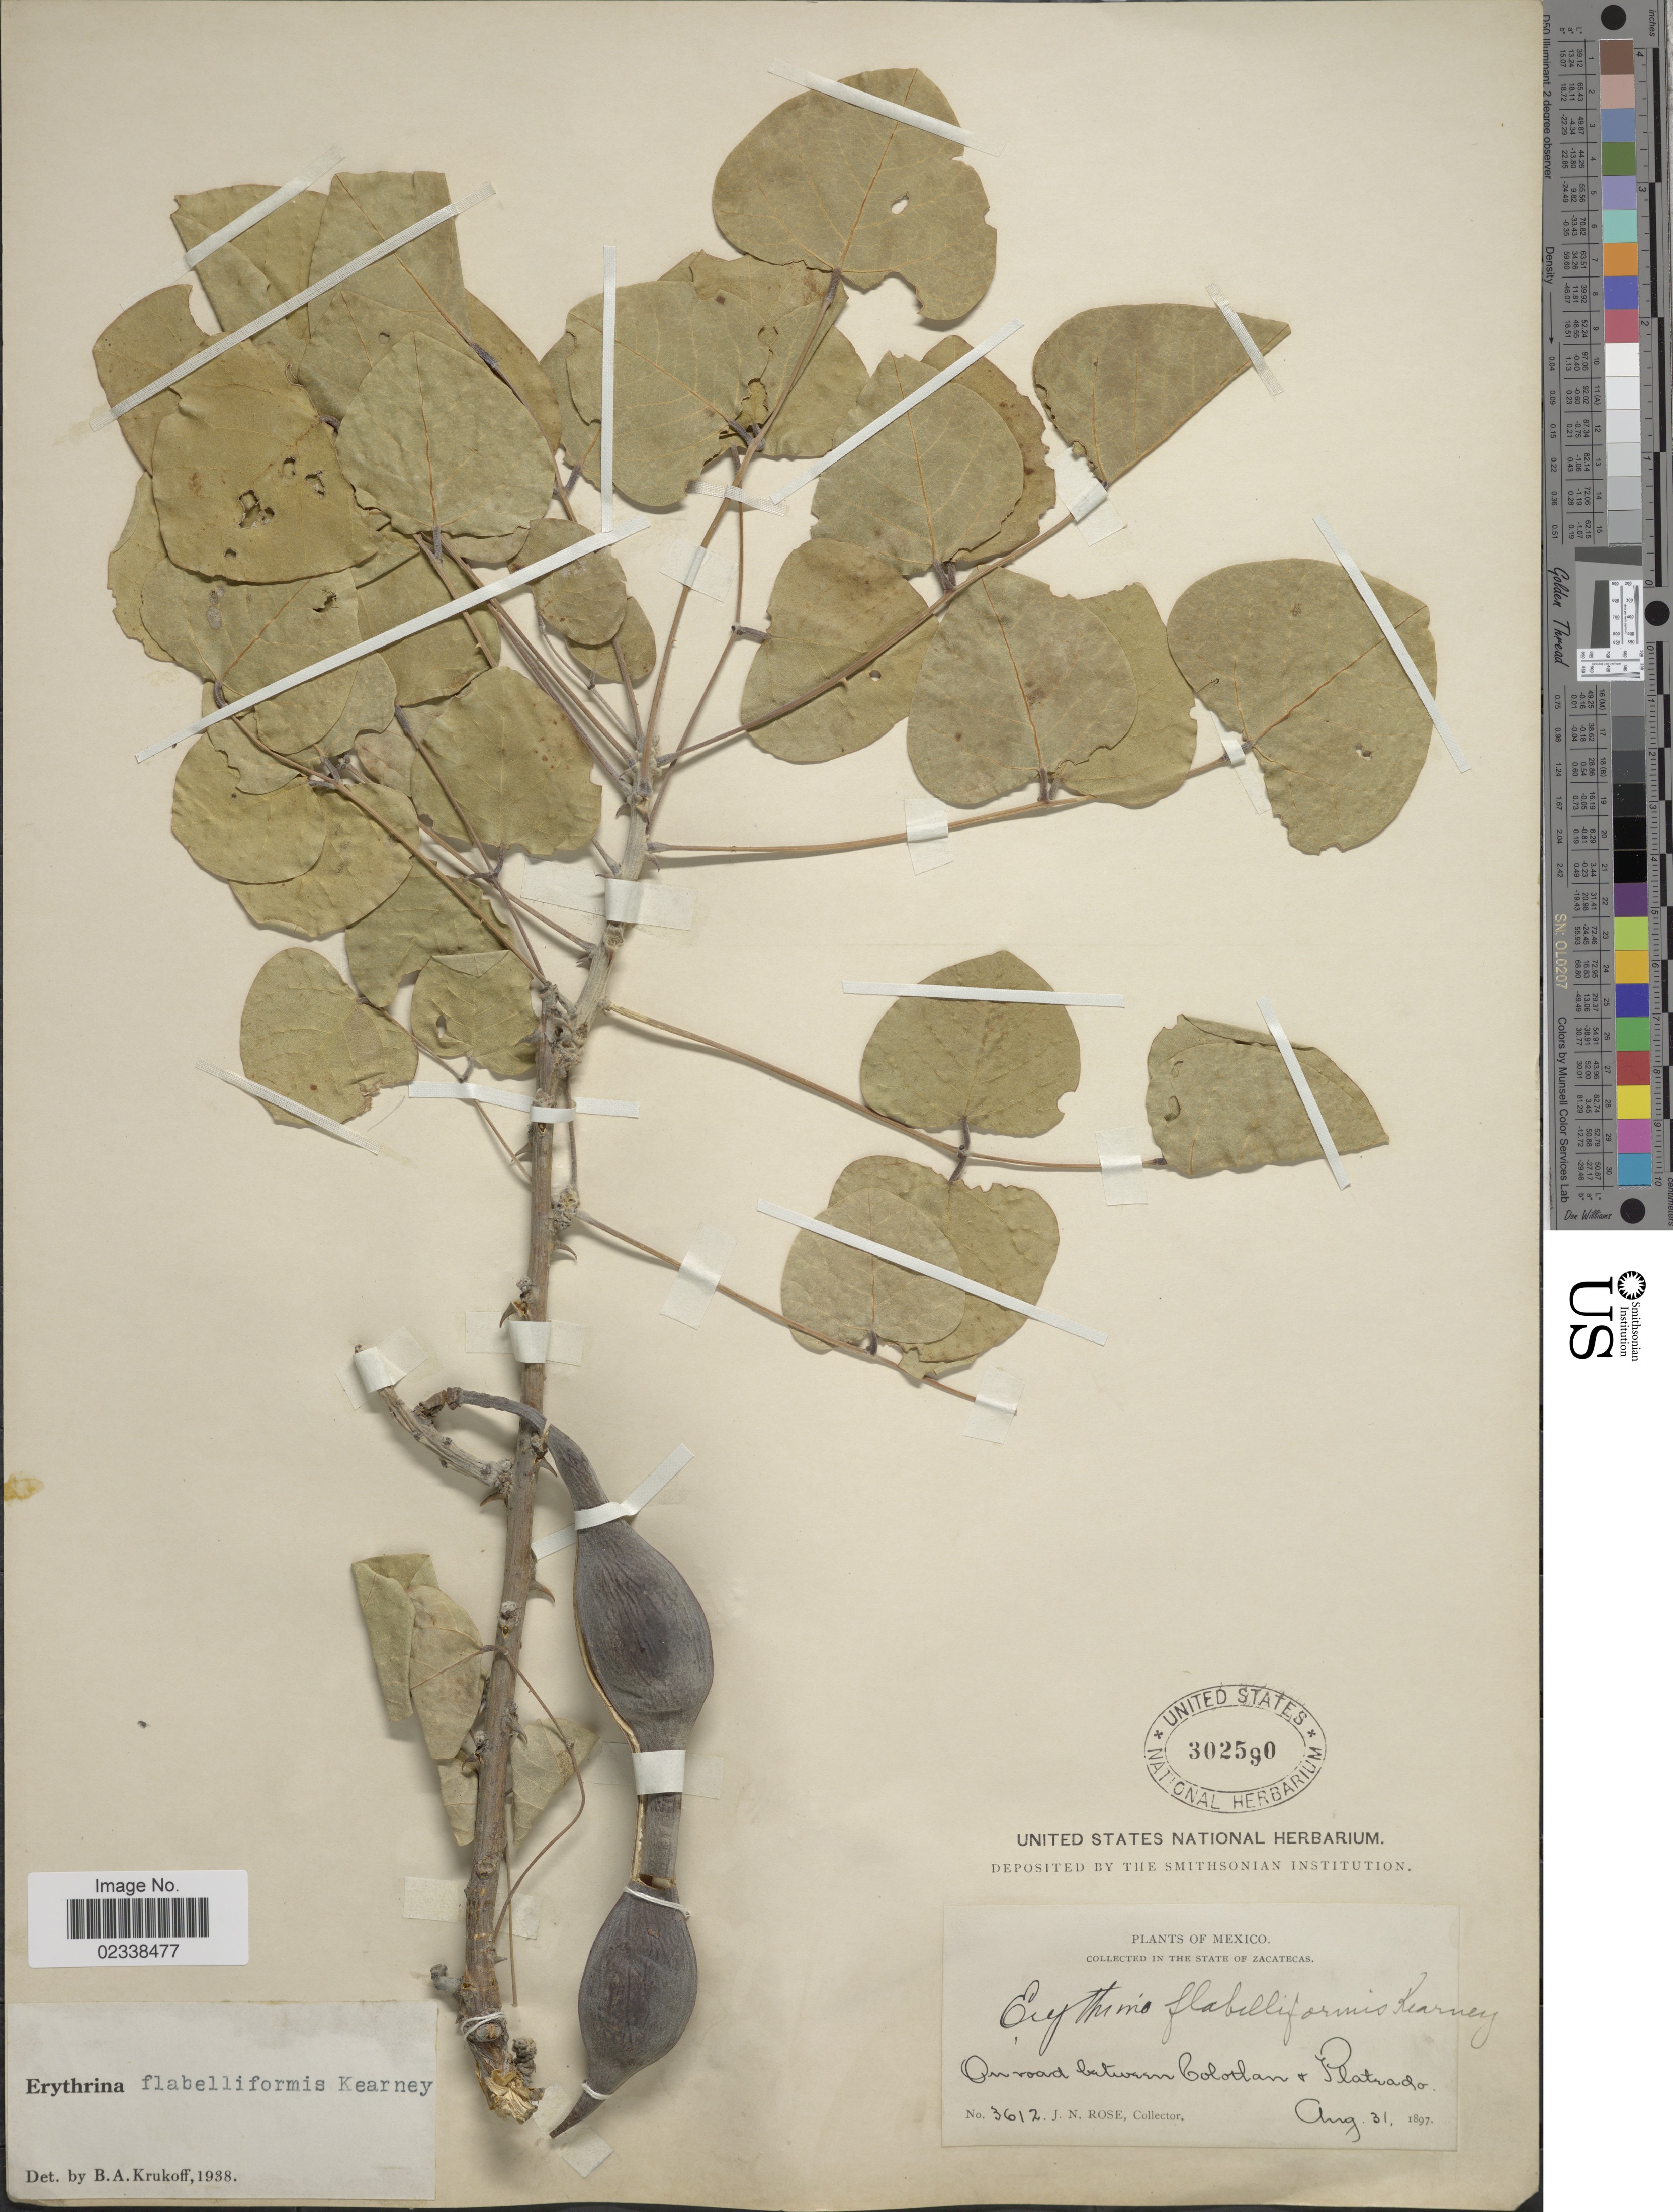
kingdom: Plantae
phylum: Tracheophyta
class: Magnoliopsida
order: Fabales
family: Fabaceae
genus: Erythrina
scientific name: Erythrina flabelliformis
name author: Kearney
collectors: J. N. Rose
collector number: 3612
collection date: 1897-08-31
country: Mexico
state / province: Zacatecas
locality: On road between Colotlan + Platrado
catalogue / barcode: US 302590